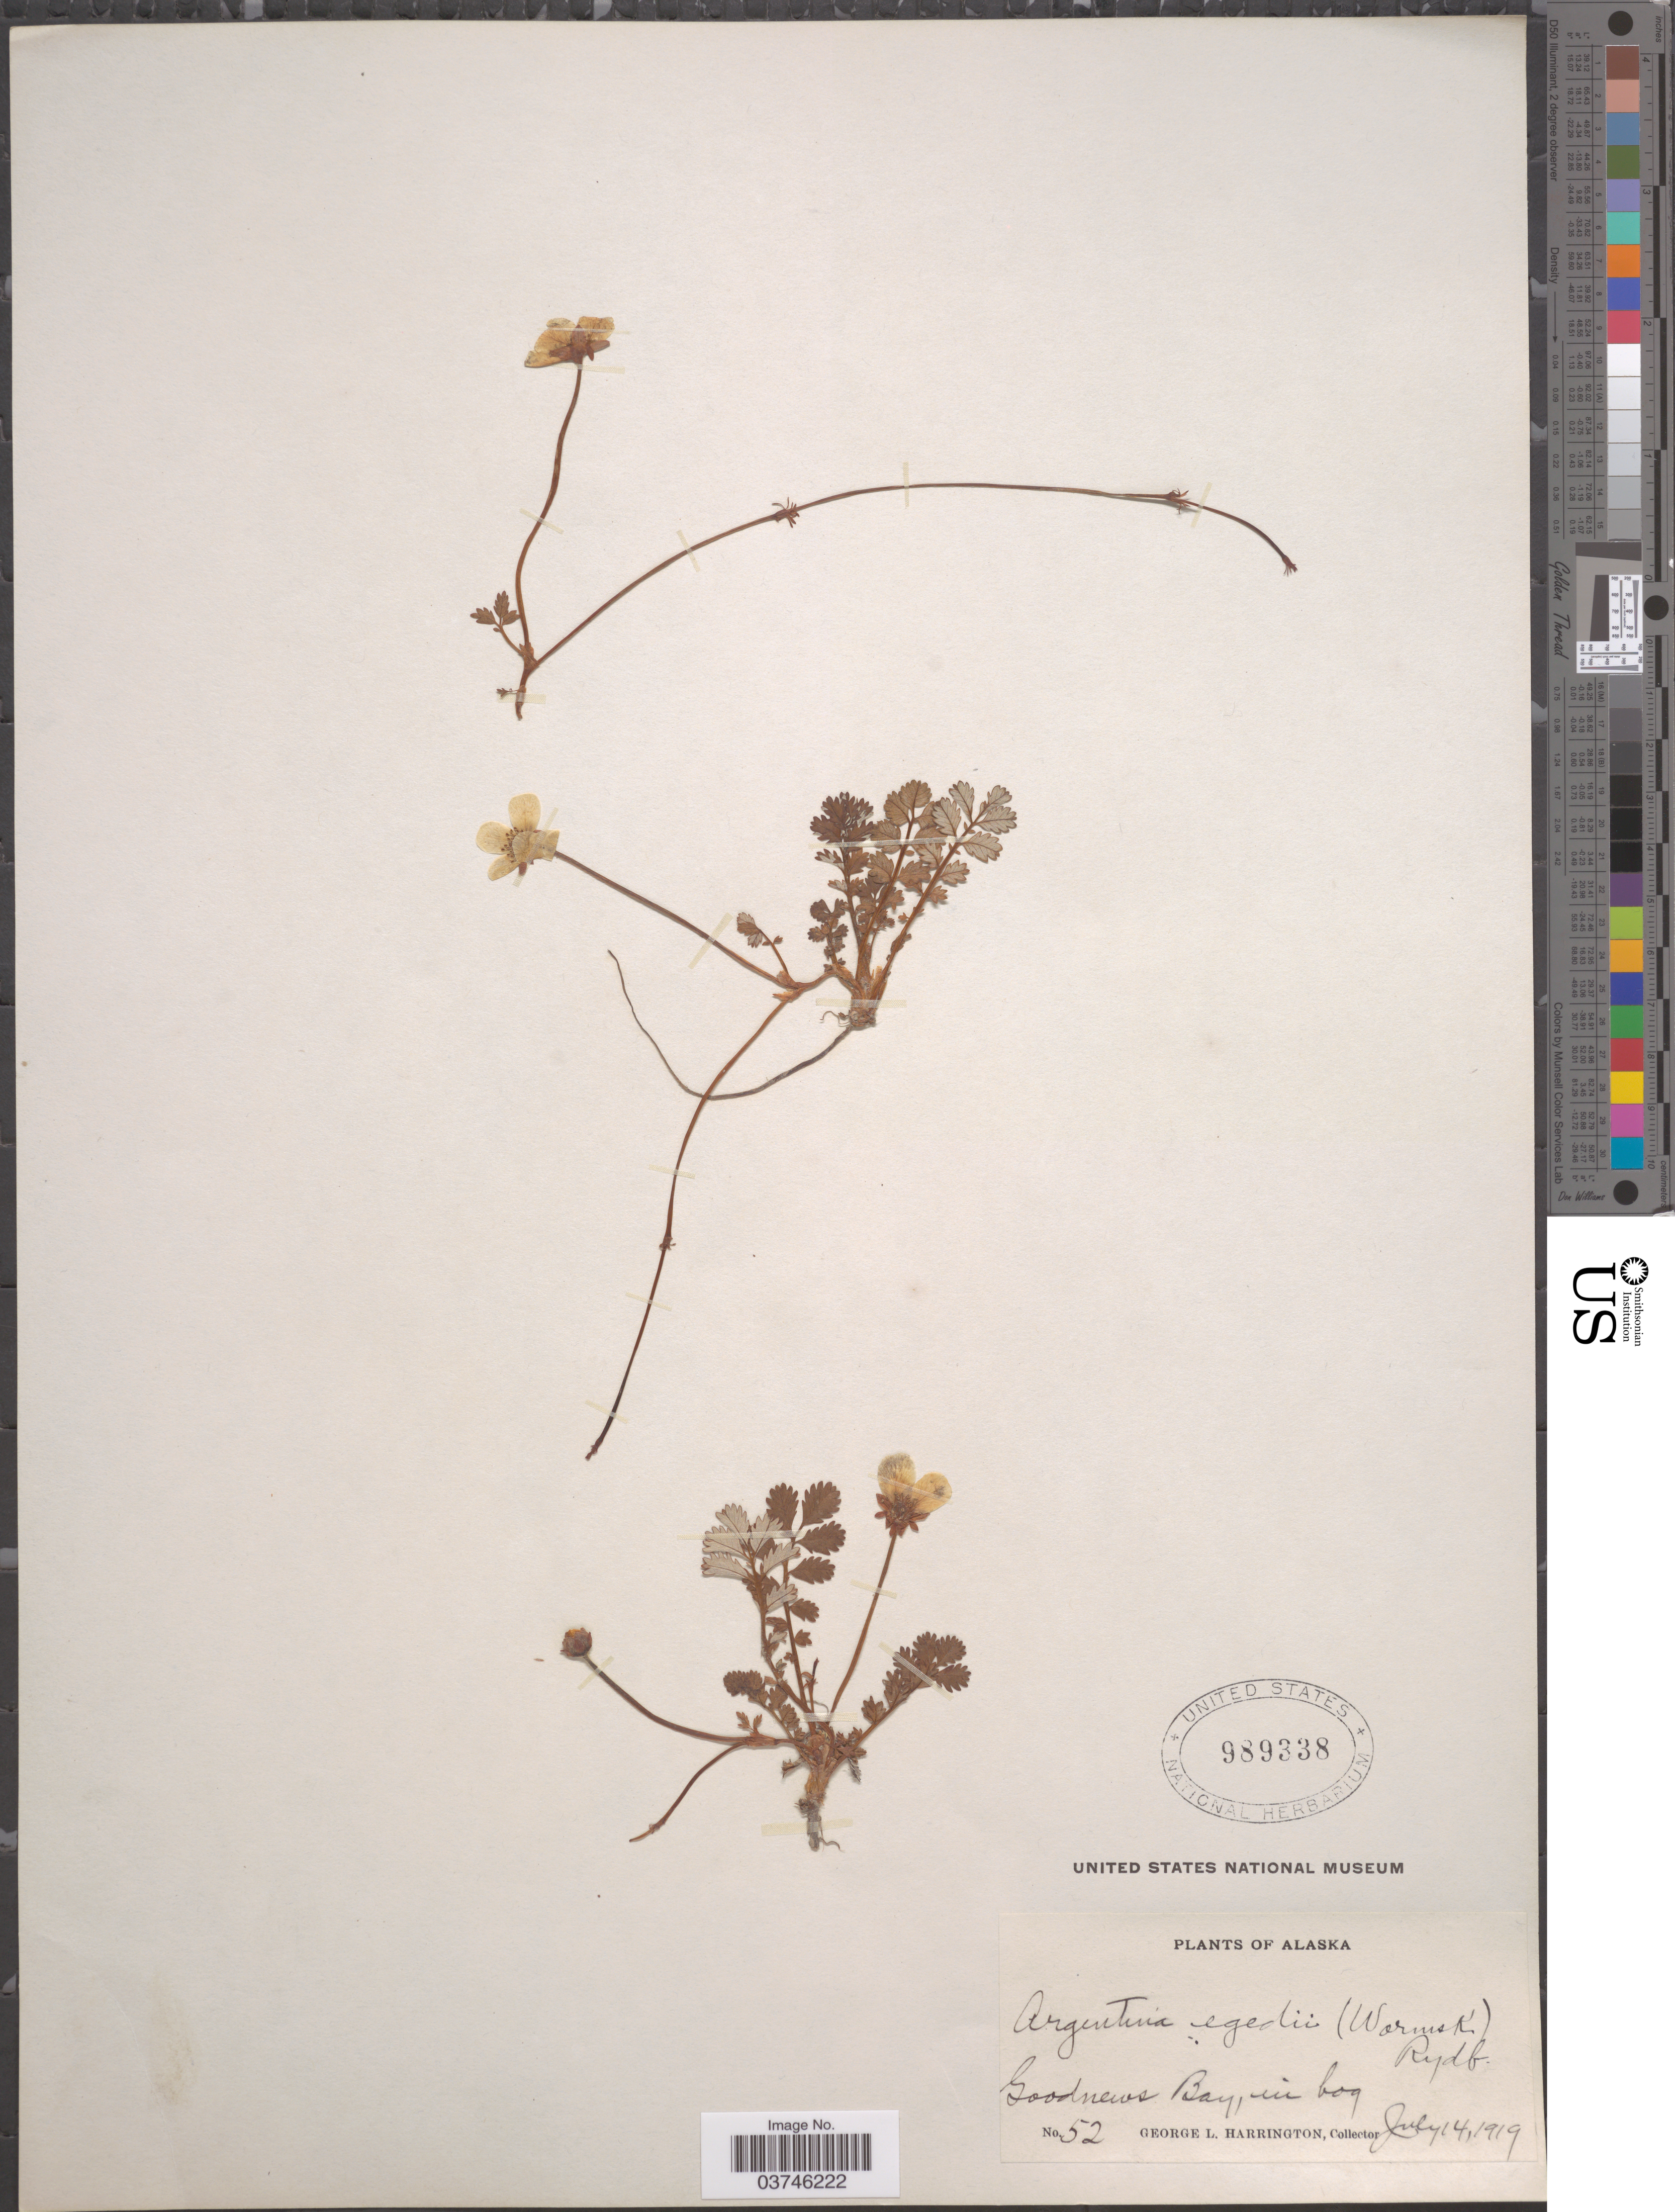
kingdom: Plantae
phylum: Tracheophyta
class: Magnoliopsida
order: Rosales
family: Rosaceae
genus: Argentina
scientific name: Argentina egedii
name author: (Wormsk. ex Oeder) Rydb.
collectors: G. Harrington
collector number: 52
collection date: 1919-07-14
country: United States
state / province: Alaska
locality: Goodnews Bay, in bog.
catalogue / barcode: US 989338